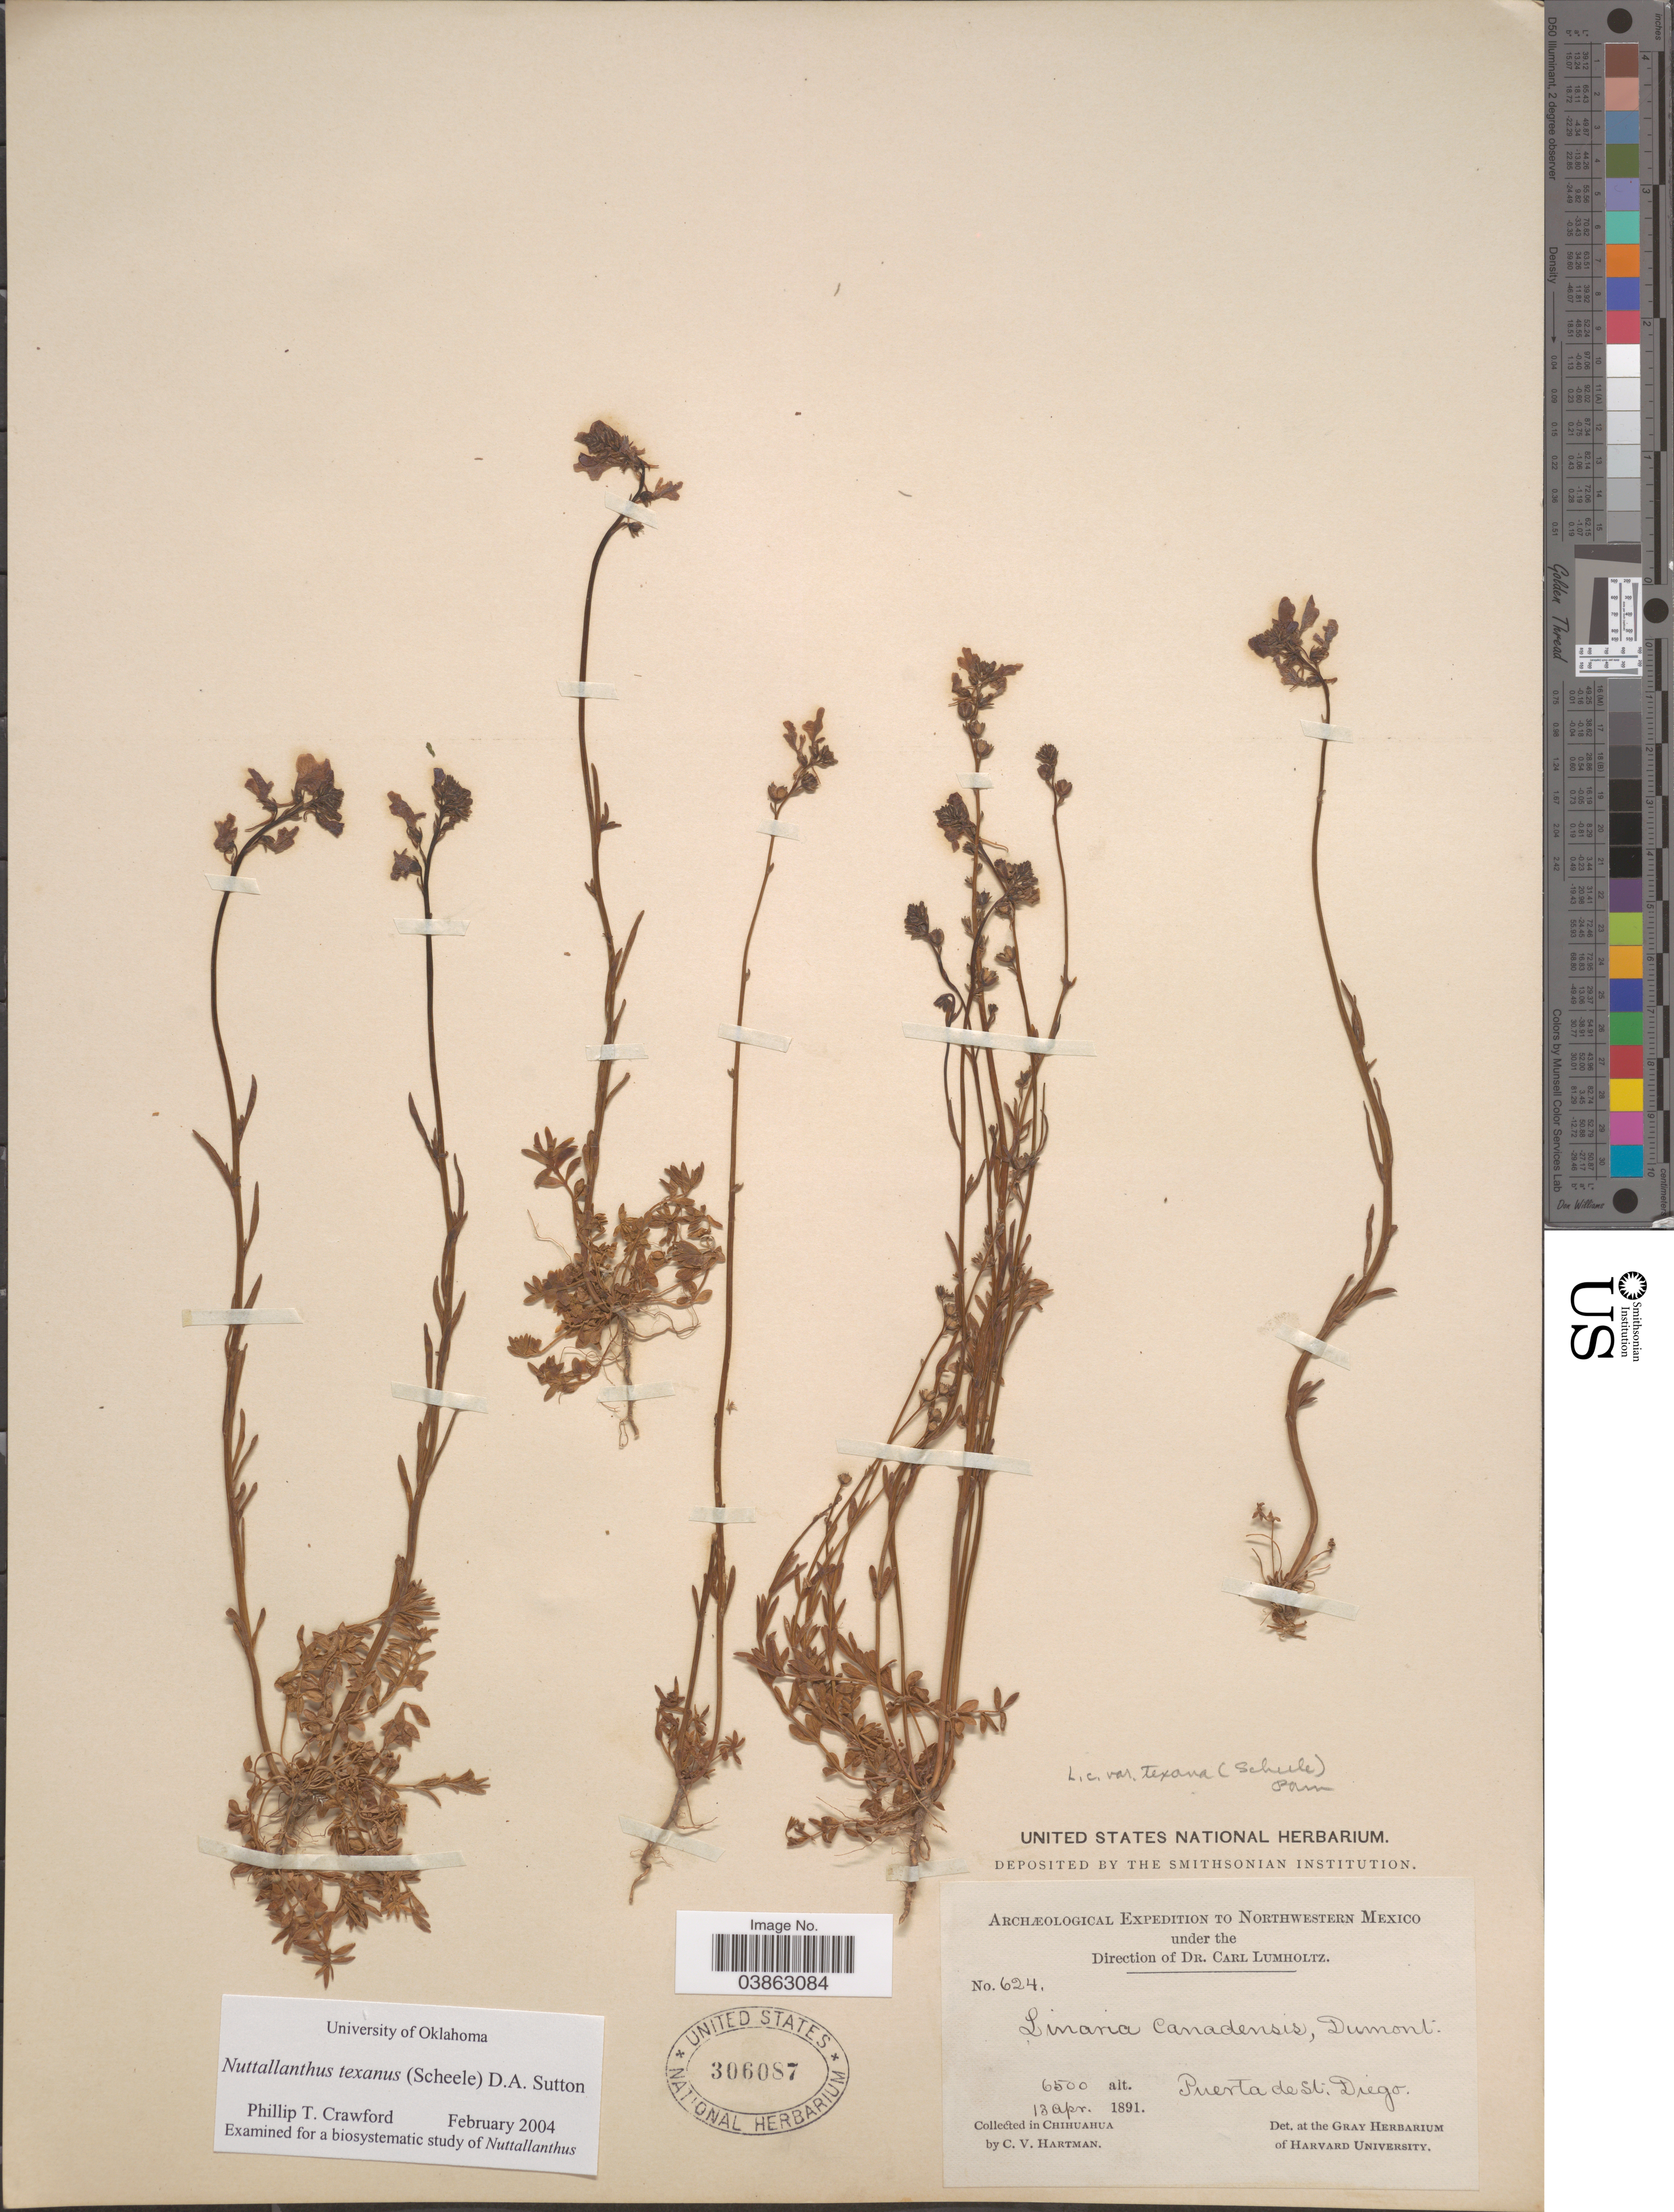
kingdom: Plantae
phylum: Tracheophyta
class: Magnoliopsida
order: Lamiales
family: Plantaginaceae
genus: Linaria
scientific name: Linaria texana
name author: Scheele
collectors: C. V. Hartman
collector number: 624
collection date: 1891-04-13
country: Mexico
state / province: Chihuahua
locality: Northwestern Mexico. Puerta de St. Diego.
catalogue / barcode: US 306087